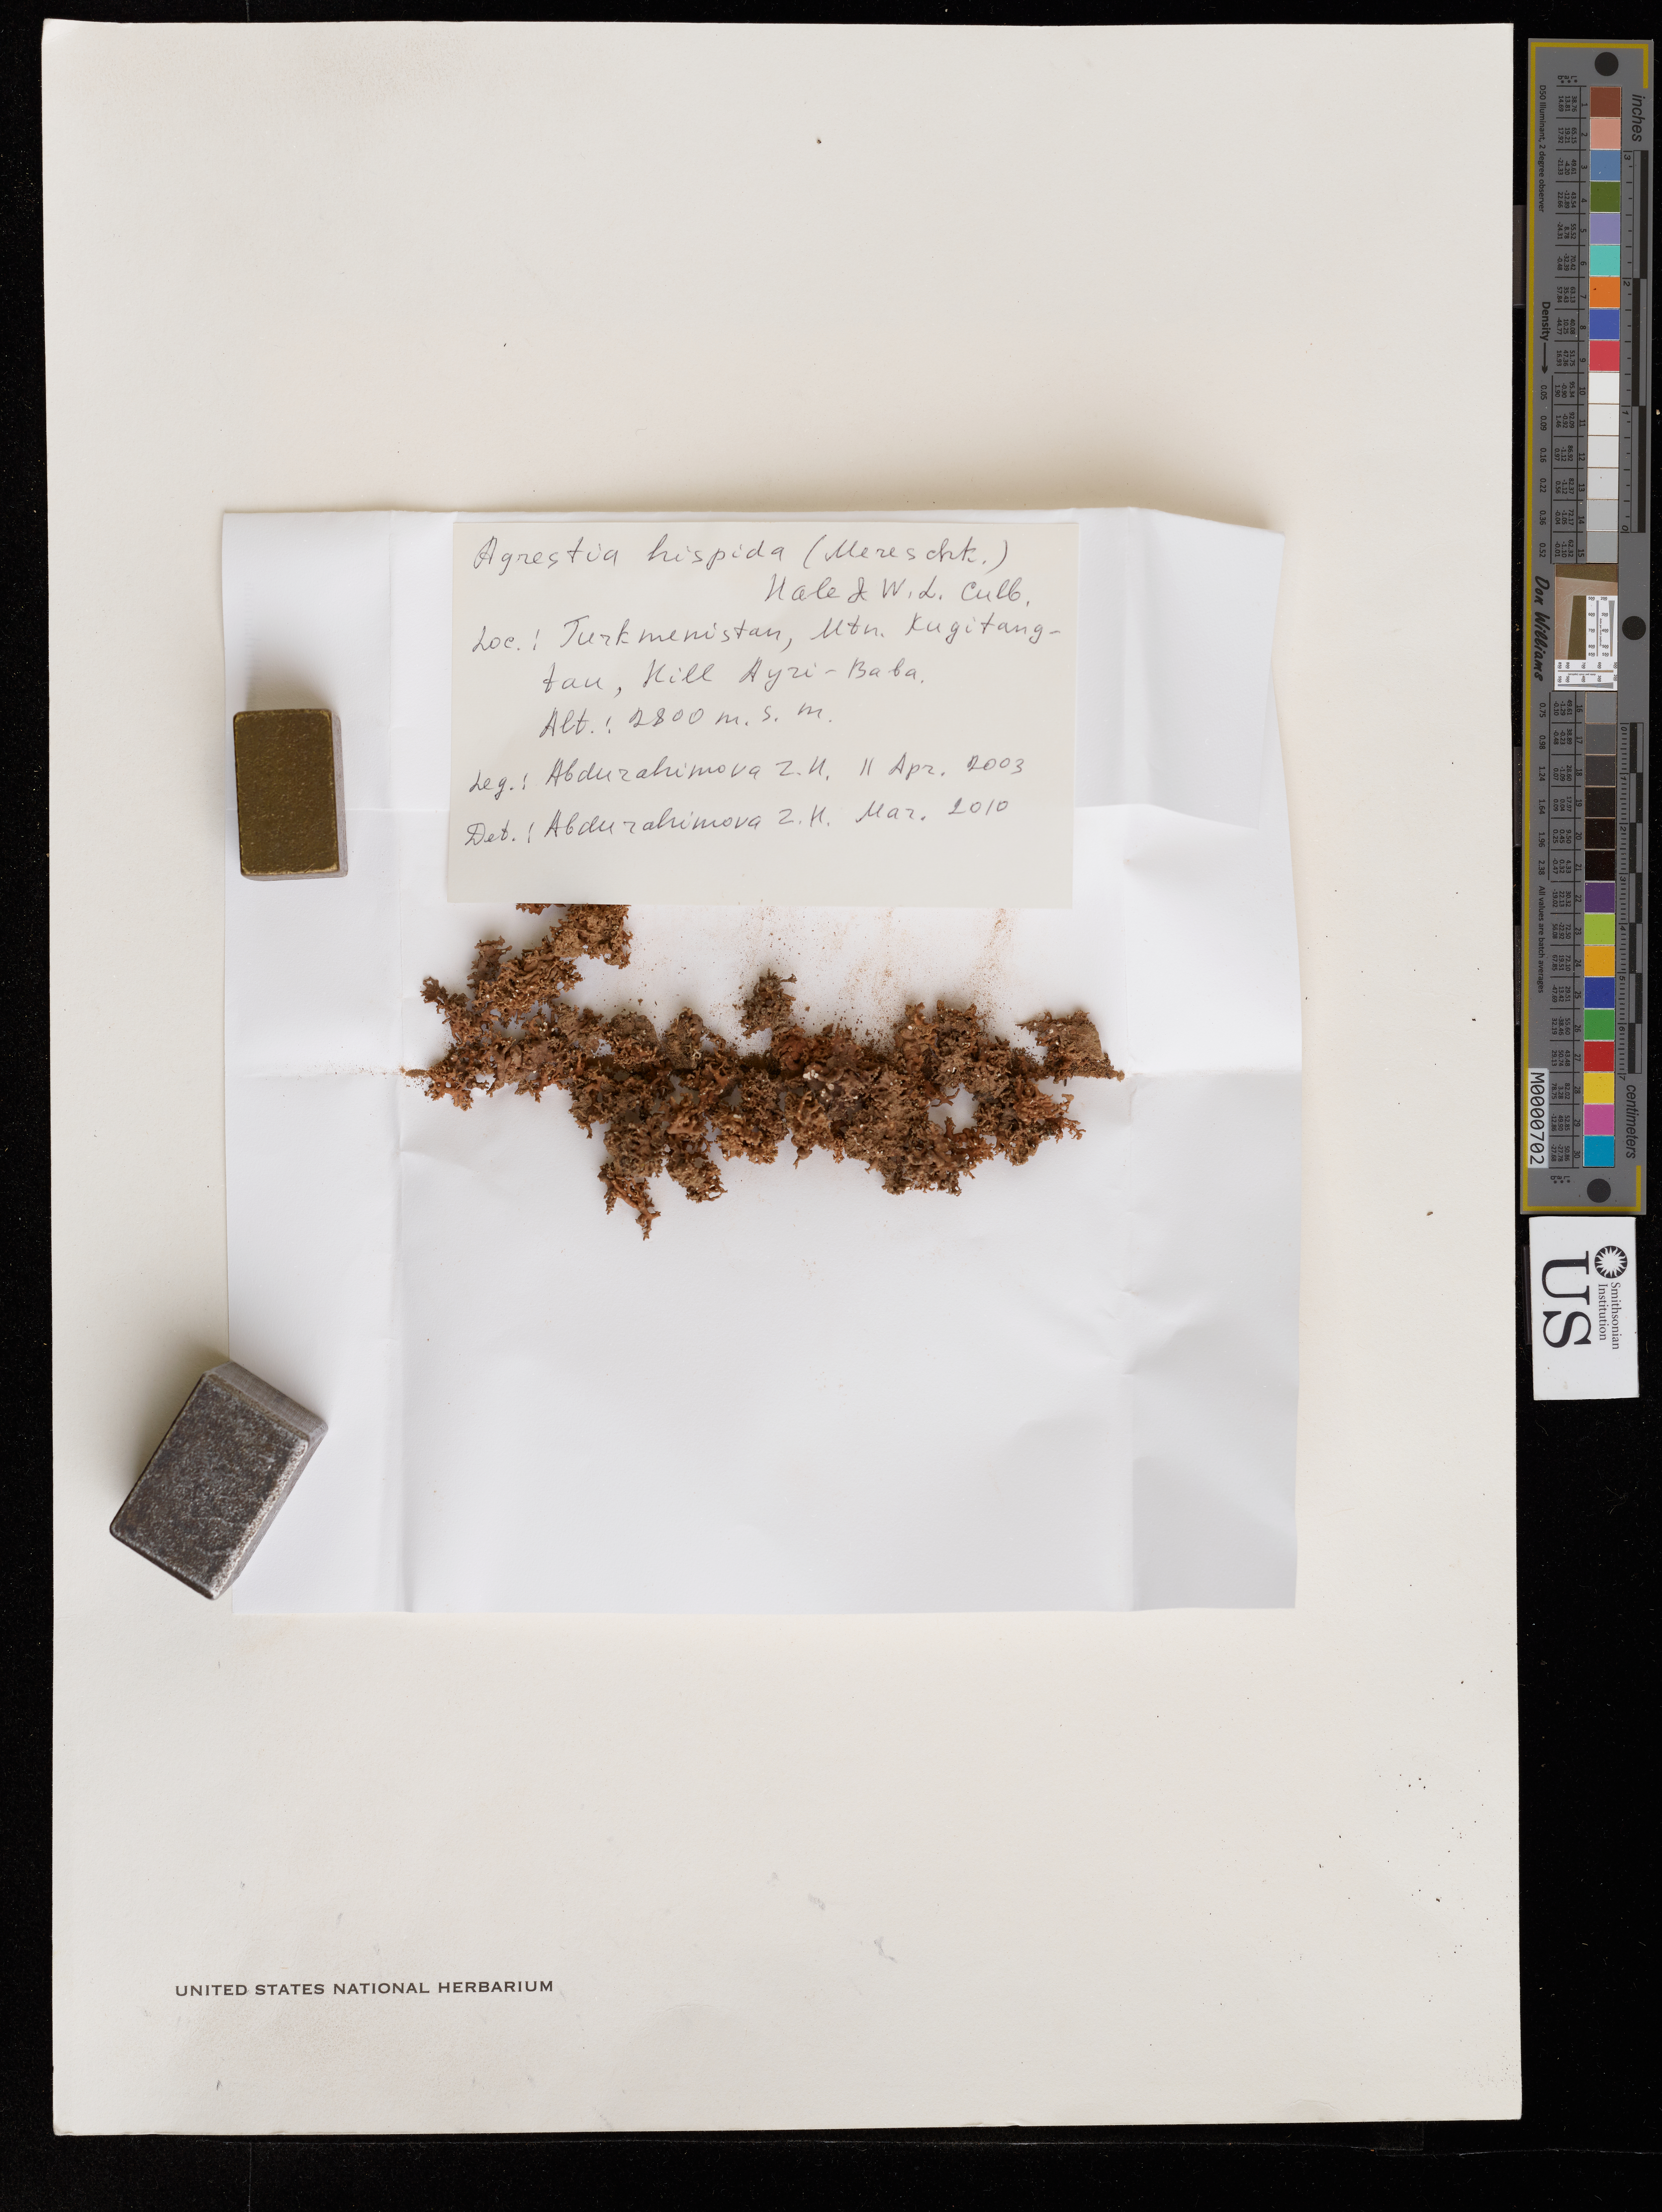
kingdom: Fungi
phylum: Ascomycota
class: Lecanoromycetes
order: Pertusariales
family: Megasporaceae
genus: Agrestia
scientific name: Agrestia hispida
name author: (Mereschk.) Hale & W.L. Culb.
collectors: Z. Abdurahimova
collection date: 2003-04-11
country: Turkmenistan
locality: Mt. Kugitangtau, Ayri-Baba-Hill.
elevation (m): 2800